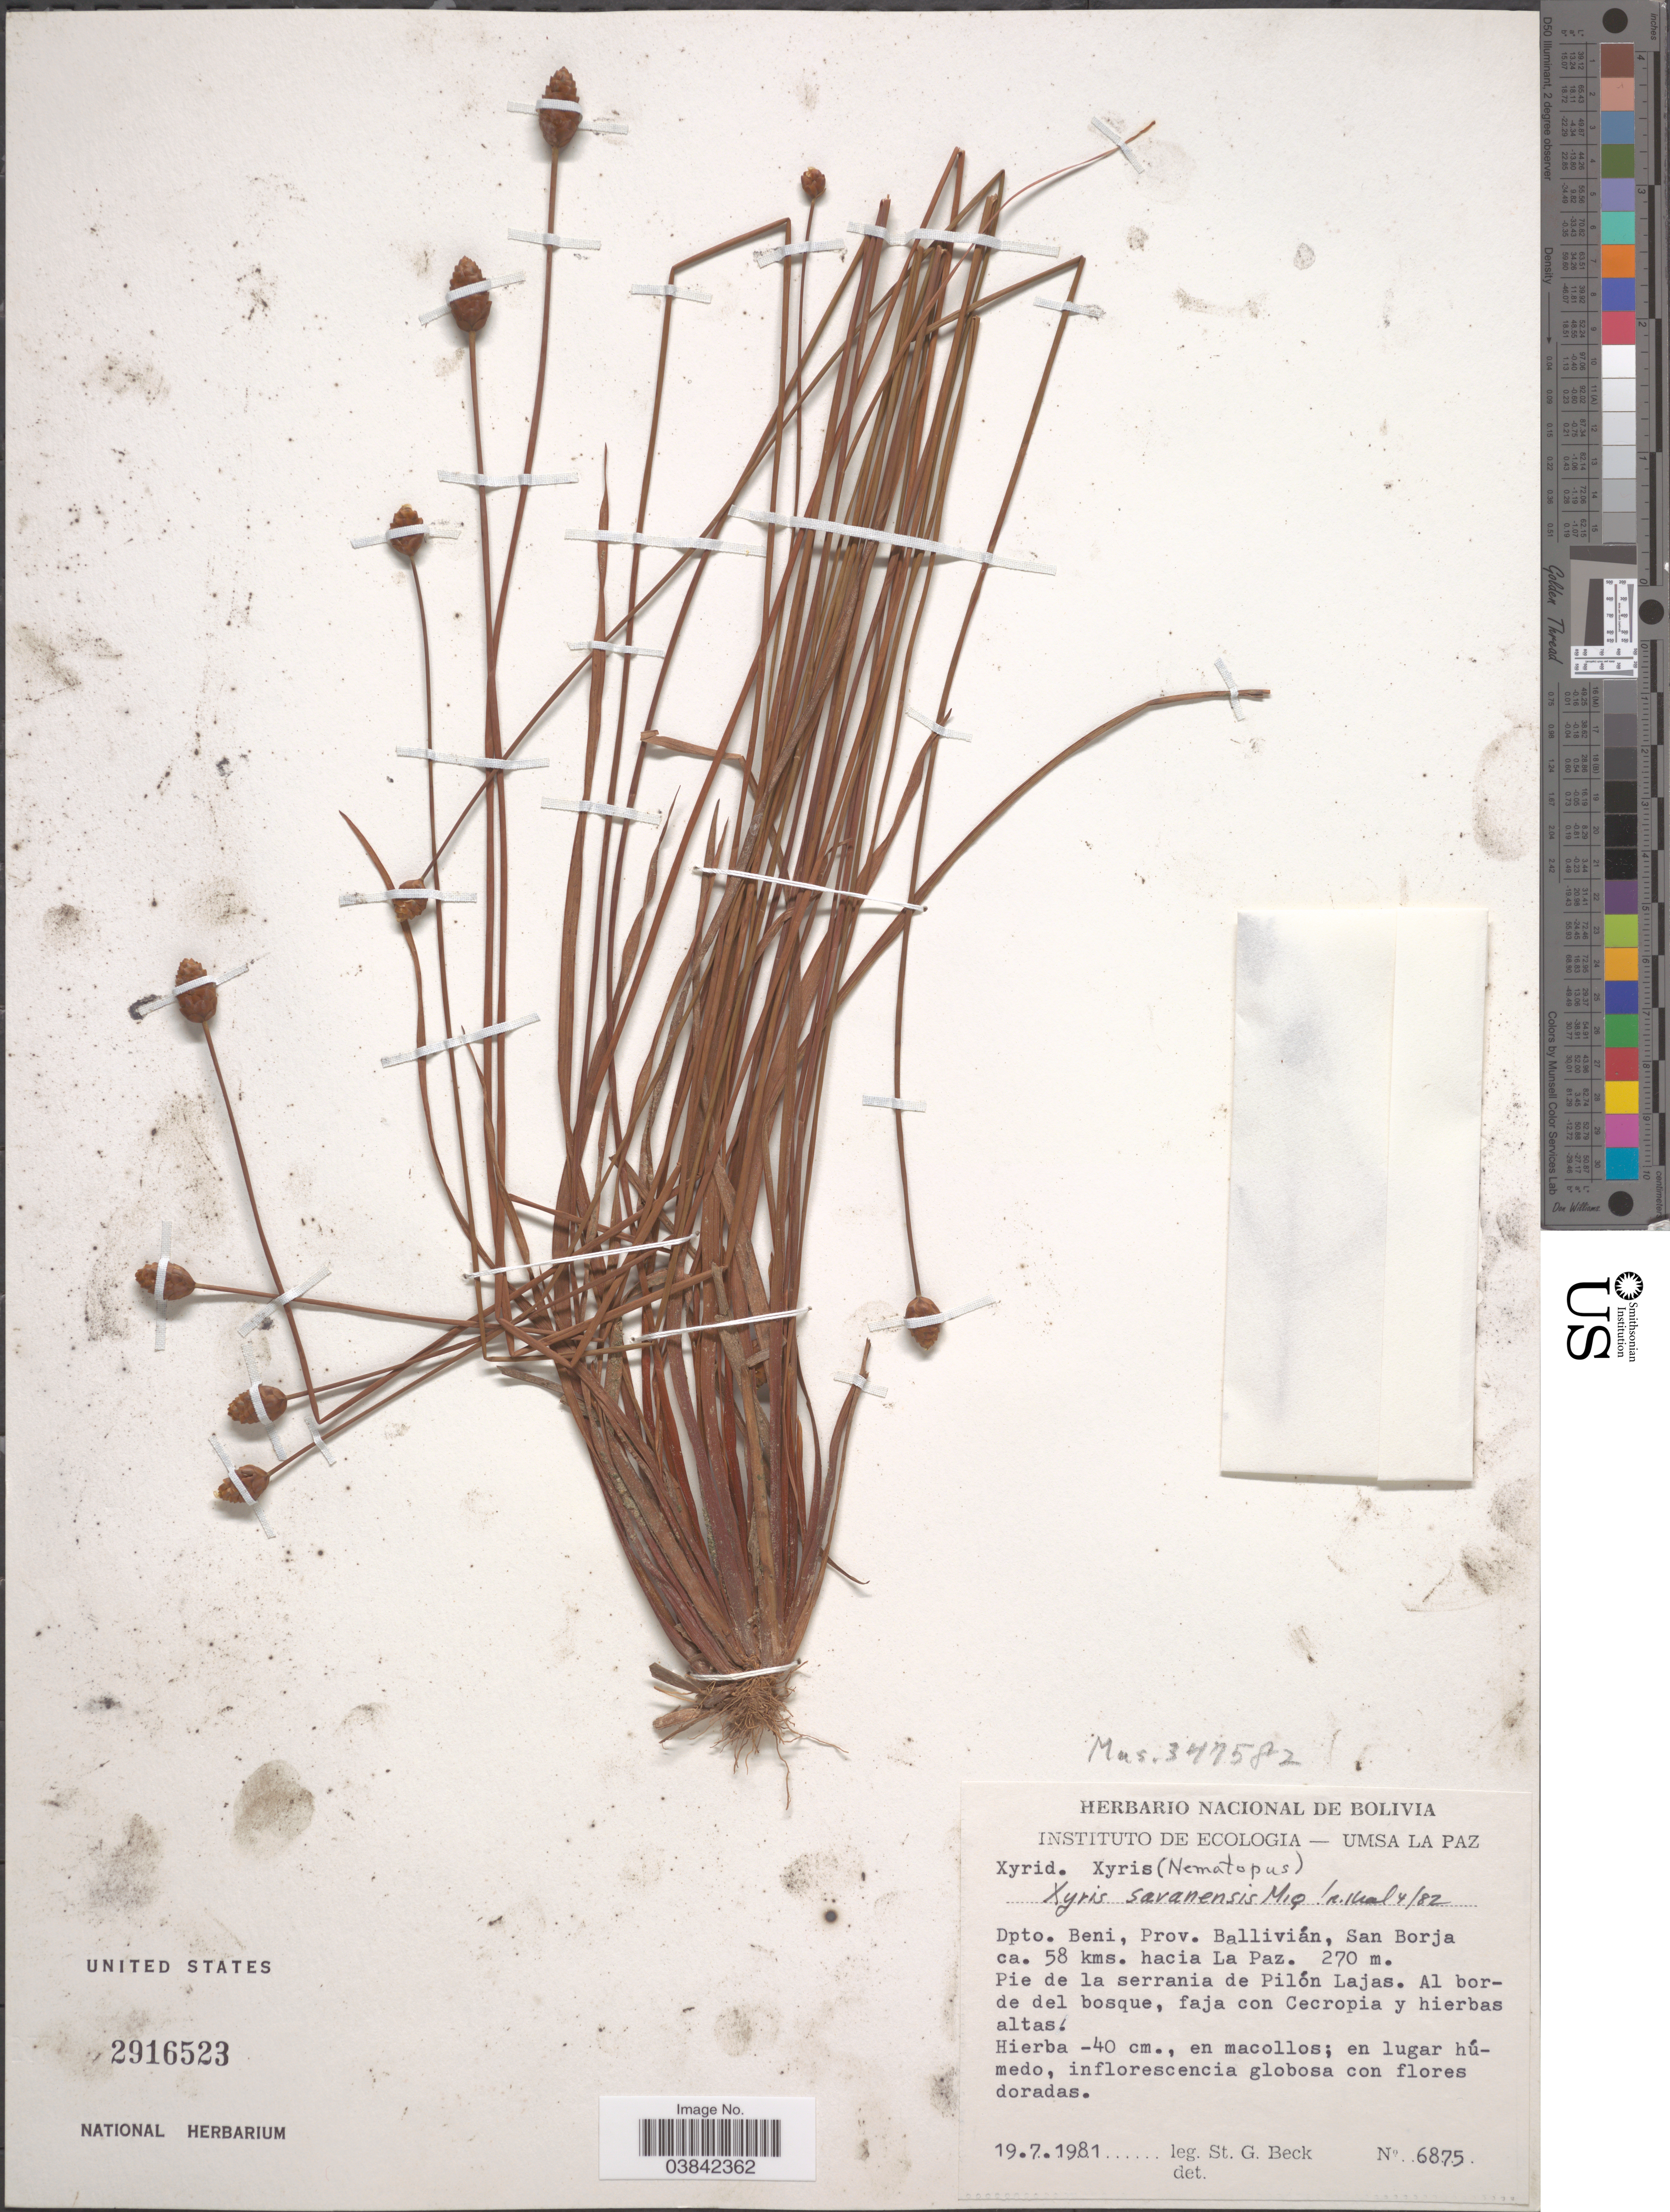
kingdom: Plantae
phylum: Tracheophyta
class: Liliopsida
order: Poales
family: Xyridaceae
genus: Xyris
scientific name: Xyris savanensis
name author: Miq.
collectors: S. G. Beck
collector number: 6875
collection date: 1981-07-19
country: Bolivia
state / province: Beni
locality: Dpto. Beni, Prov. Ballivián, San Borja ca. 58 kms. hacia La Paz. Pie de la serrania de Pilón Lajas. Al borde del bosque, faja con Cecropia y hierbas altas.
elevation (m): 270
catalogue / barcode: US 2916523